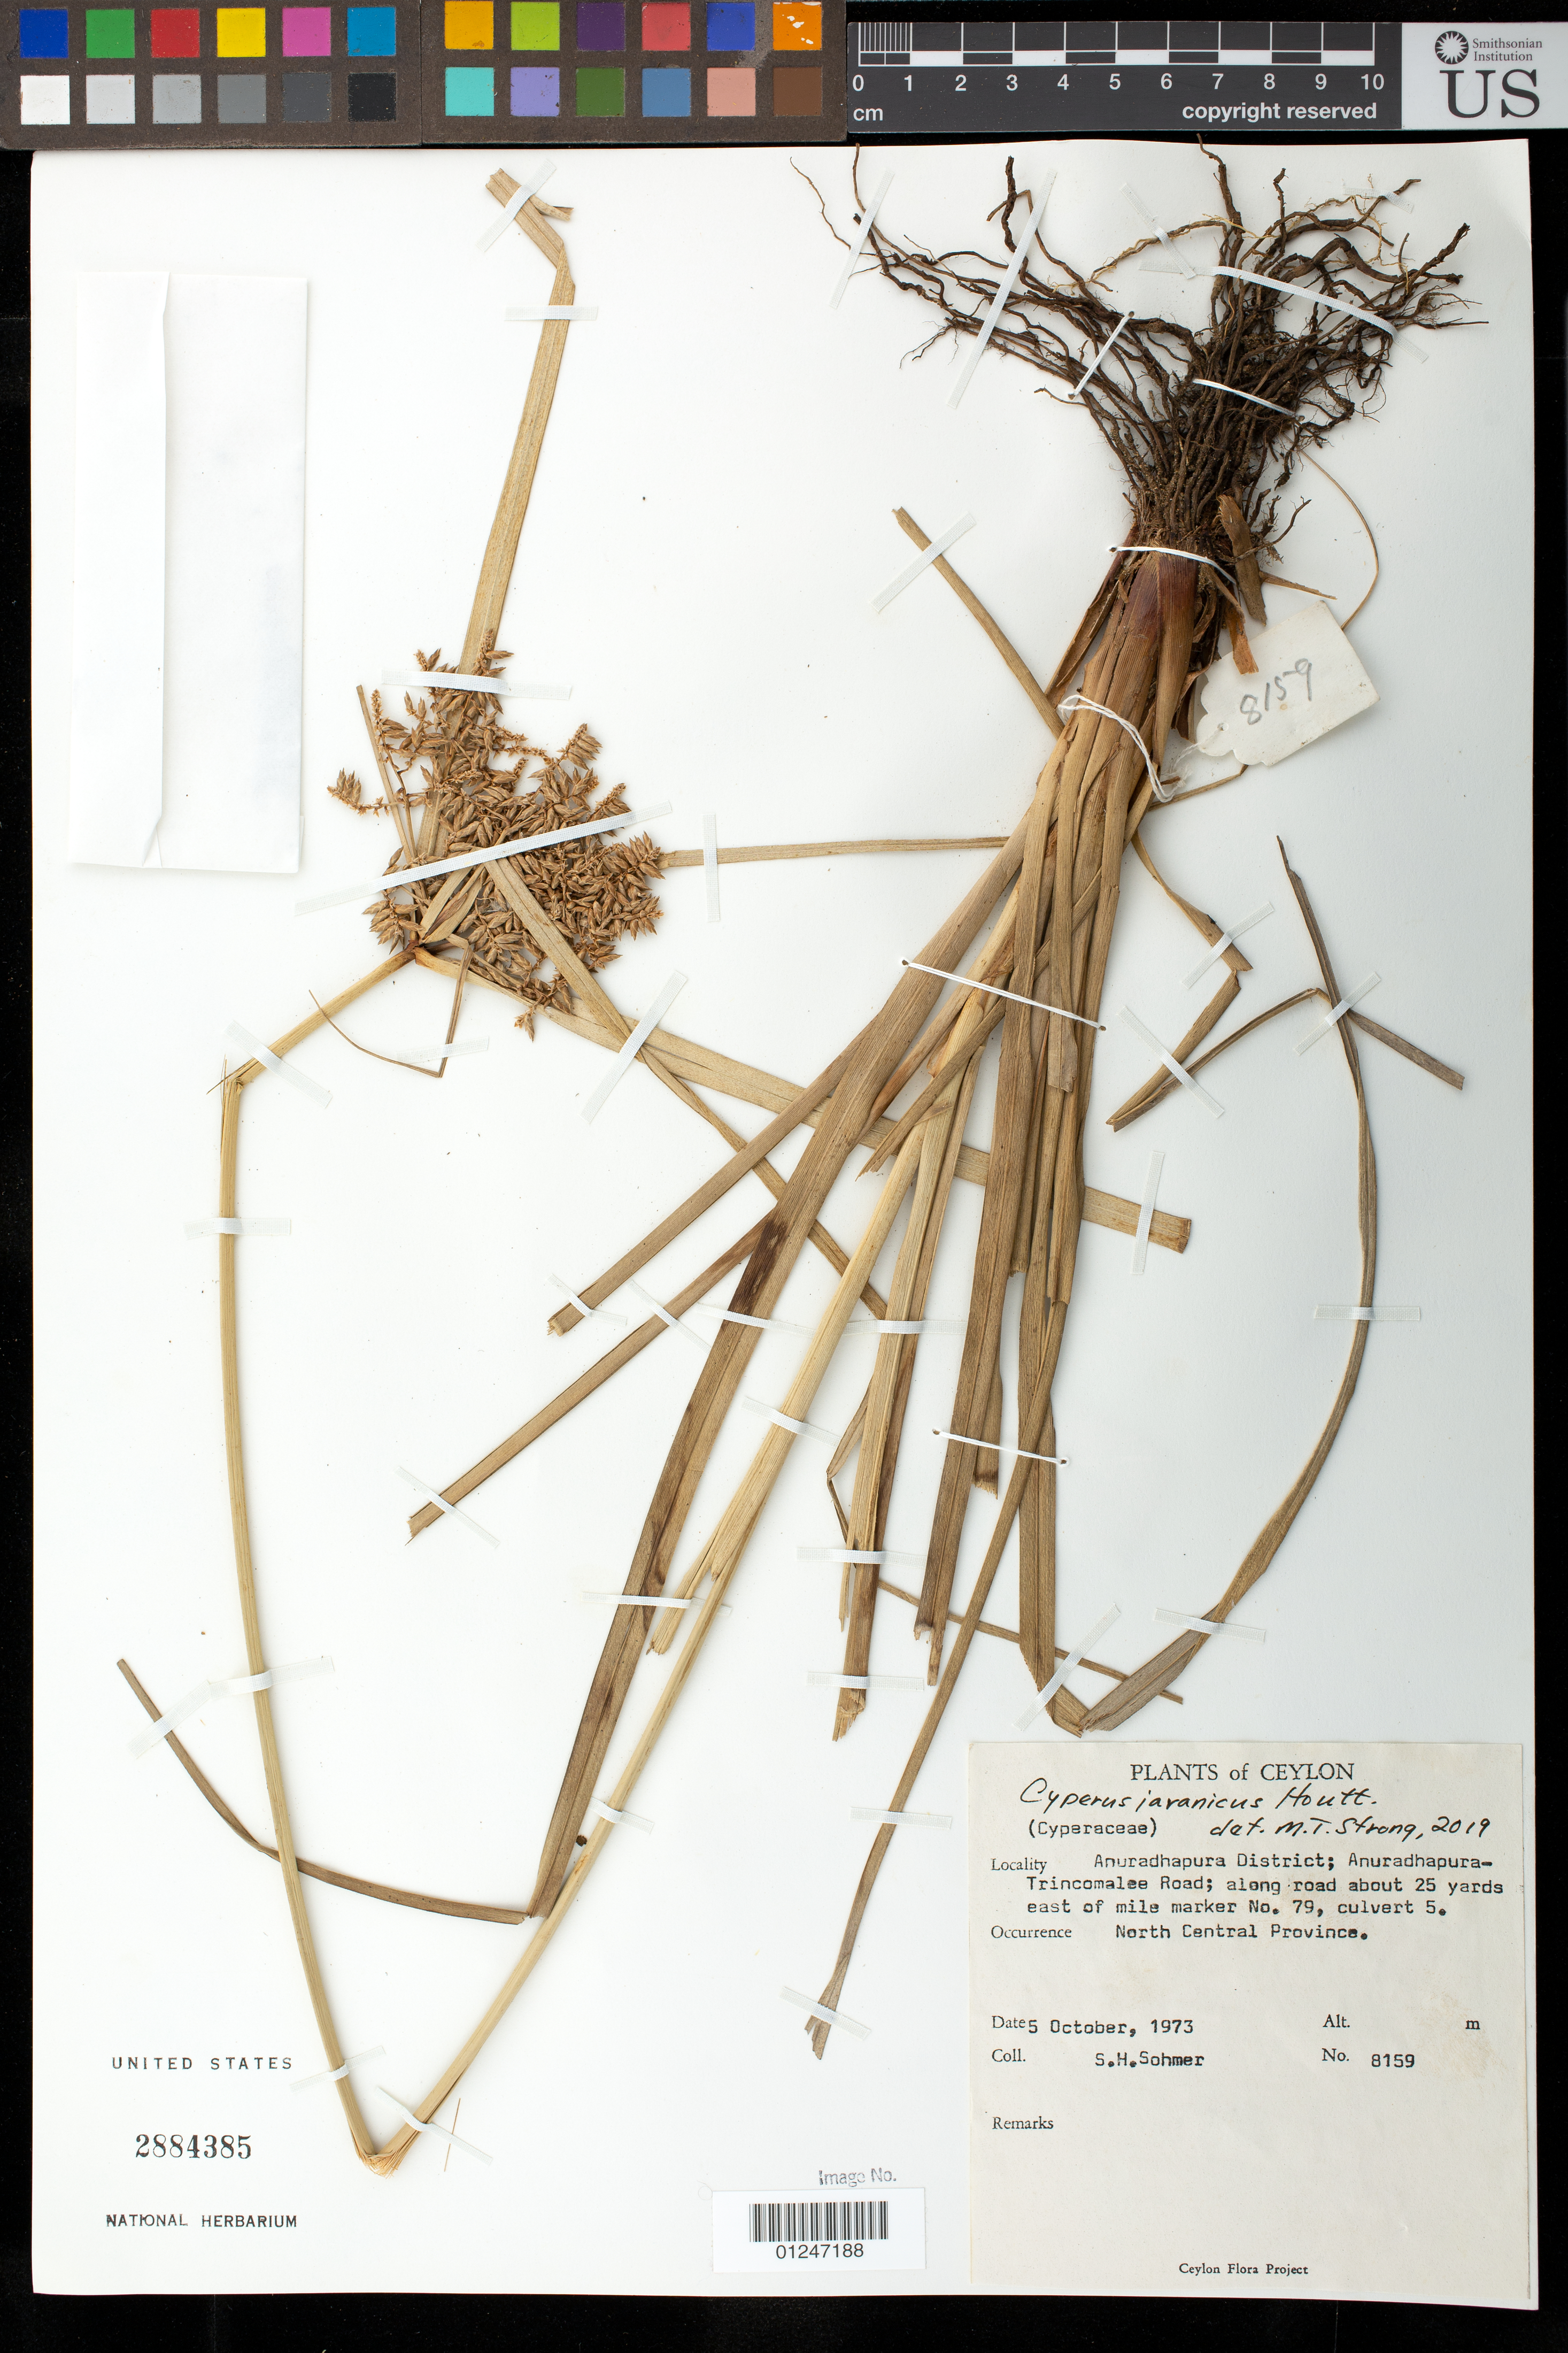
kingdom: Plantae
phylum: Tracheophyta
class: Liliopsida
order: Poales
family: Cyperaceae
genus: Cyperus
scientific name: Cyperus javanicus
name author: Houtt.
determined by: Strong, Mark T., (BOT), Smithsonian Institution - National Museum of Natural History (UNITED STATES)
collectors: S. H. Sohmer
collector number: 8159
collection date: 1973-10-05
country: Sri Lanka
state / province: North Central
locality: Ceylon. Anuradhapura District; Anuradhapura-Trincomalee Road, near mile marker 79, culvert No 5.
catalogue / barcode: US 2884385